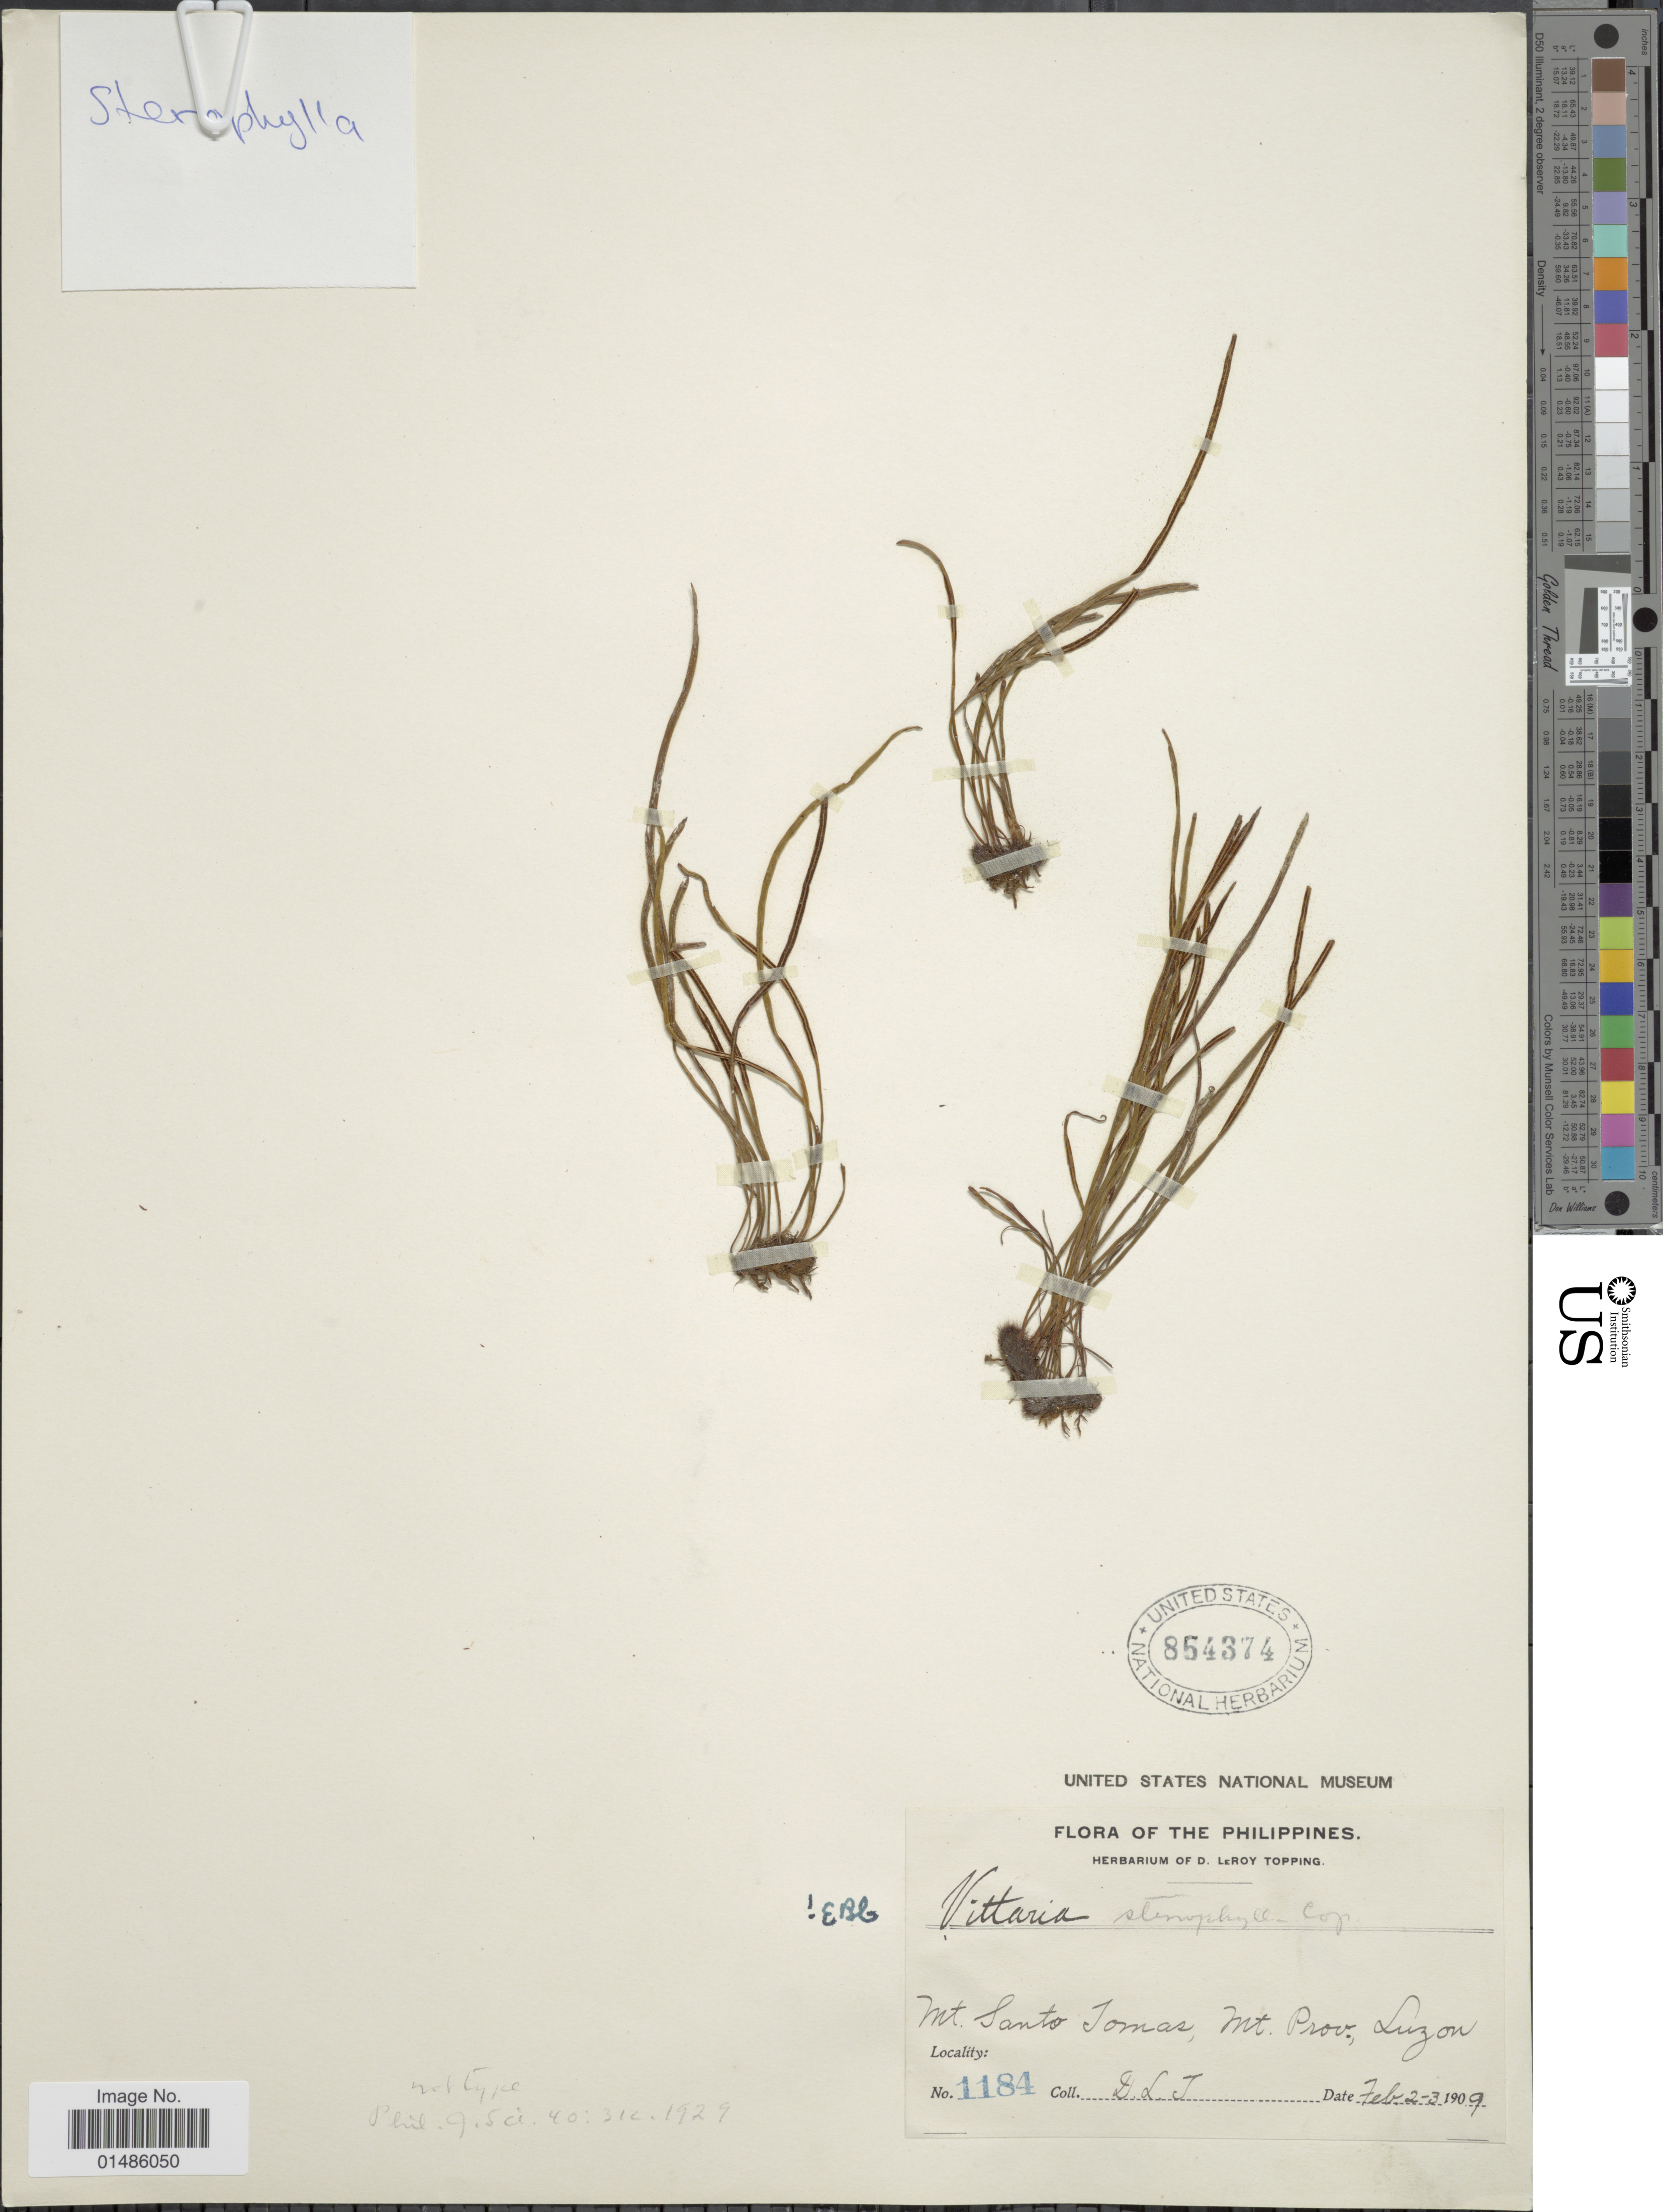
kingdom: Plantae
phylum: Tracheophyta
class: Polypodiopsida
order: Polypodiales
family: Pteridaceae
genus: Haplopteris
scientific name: Haplopteris stenophylla (Copel.) comb. in ed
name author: (Copel.)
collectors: D. L. Topping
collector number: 1184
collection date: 1909-02-02/1909-02-03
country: Philippines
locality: Mt. Santo Tomas, Mt. Prov., Luzon.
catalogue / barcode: US 854374